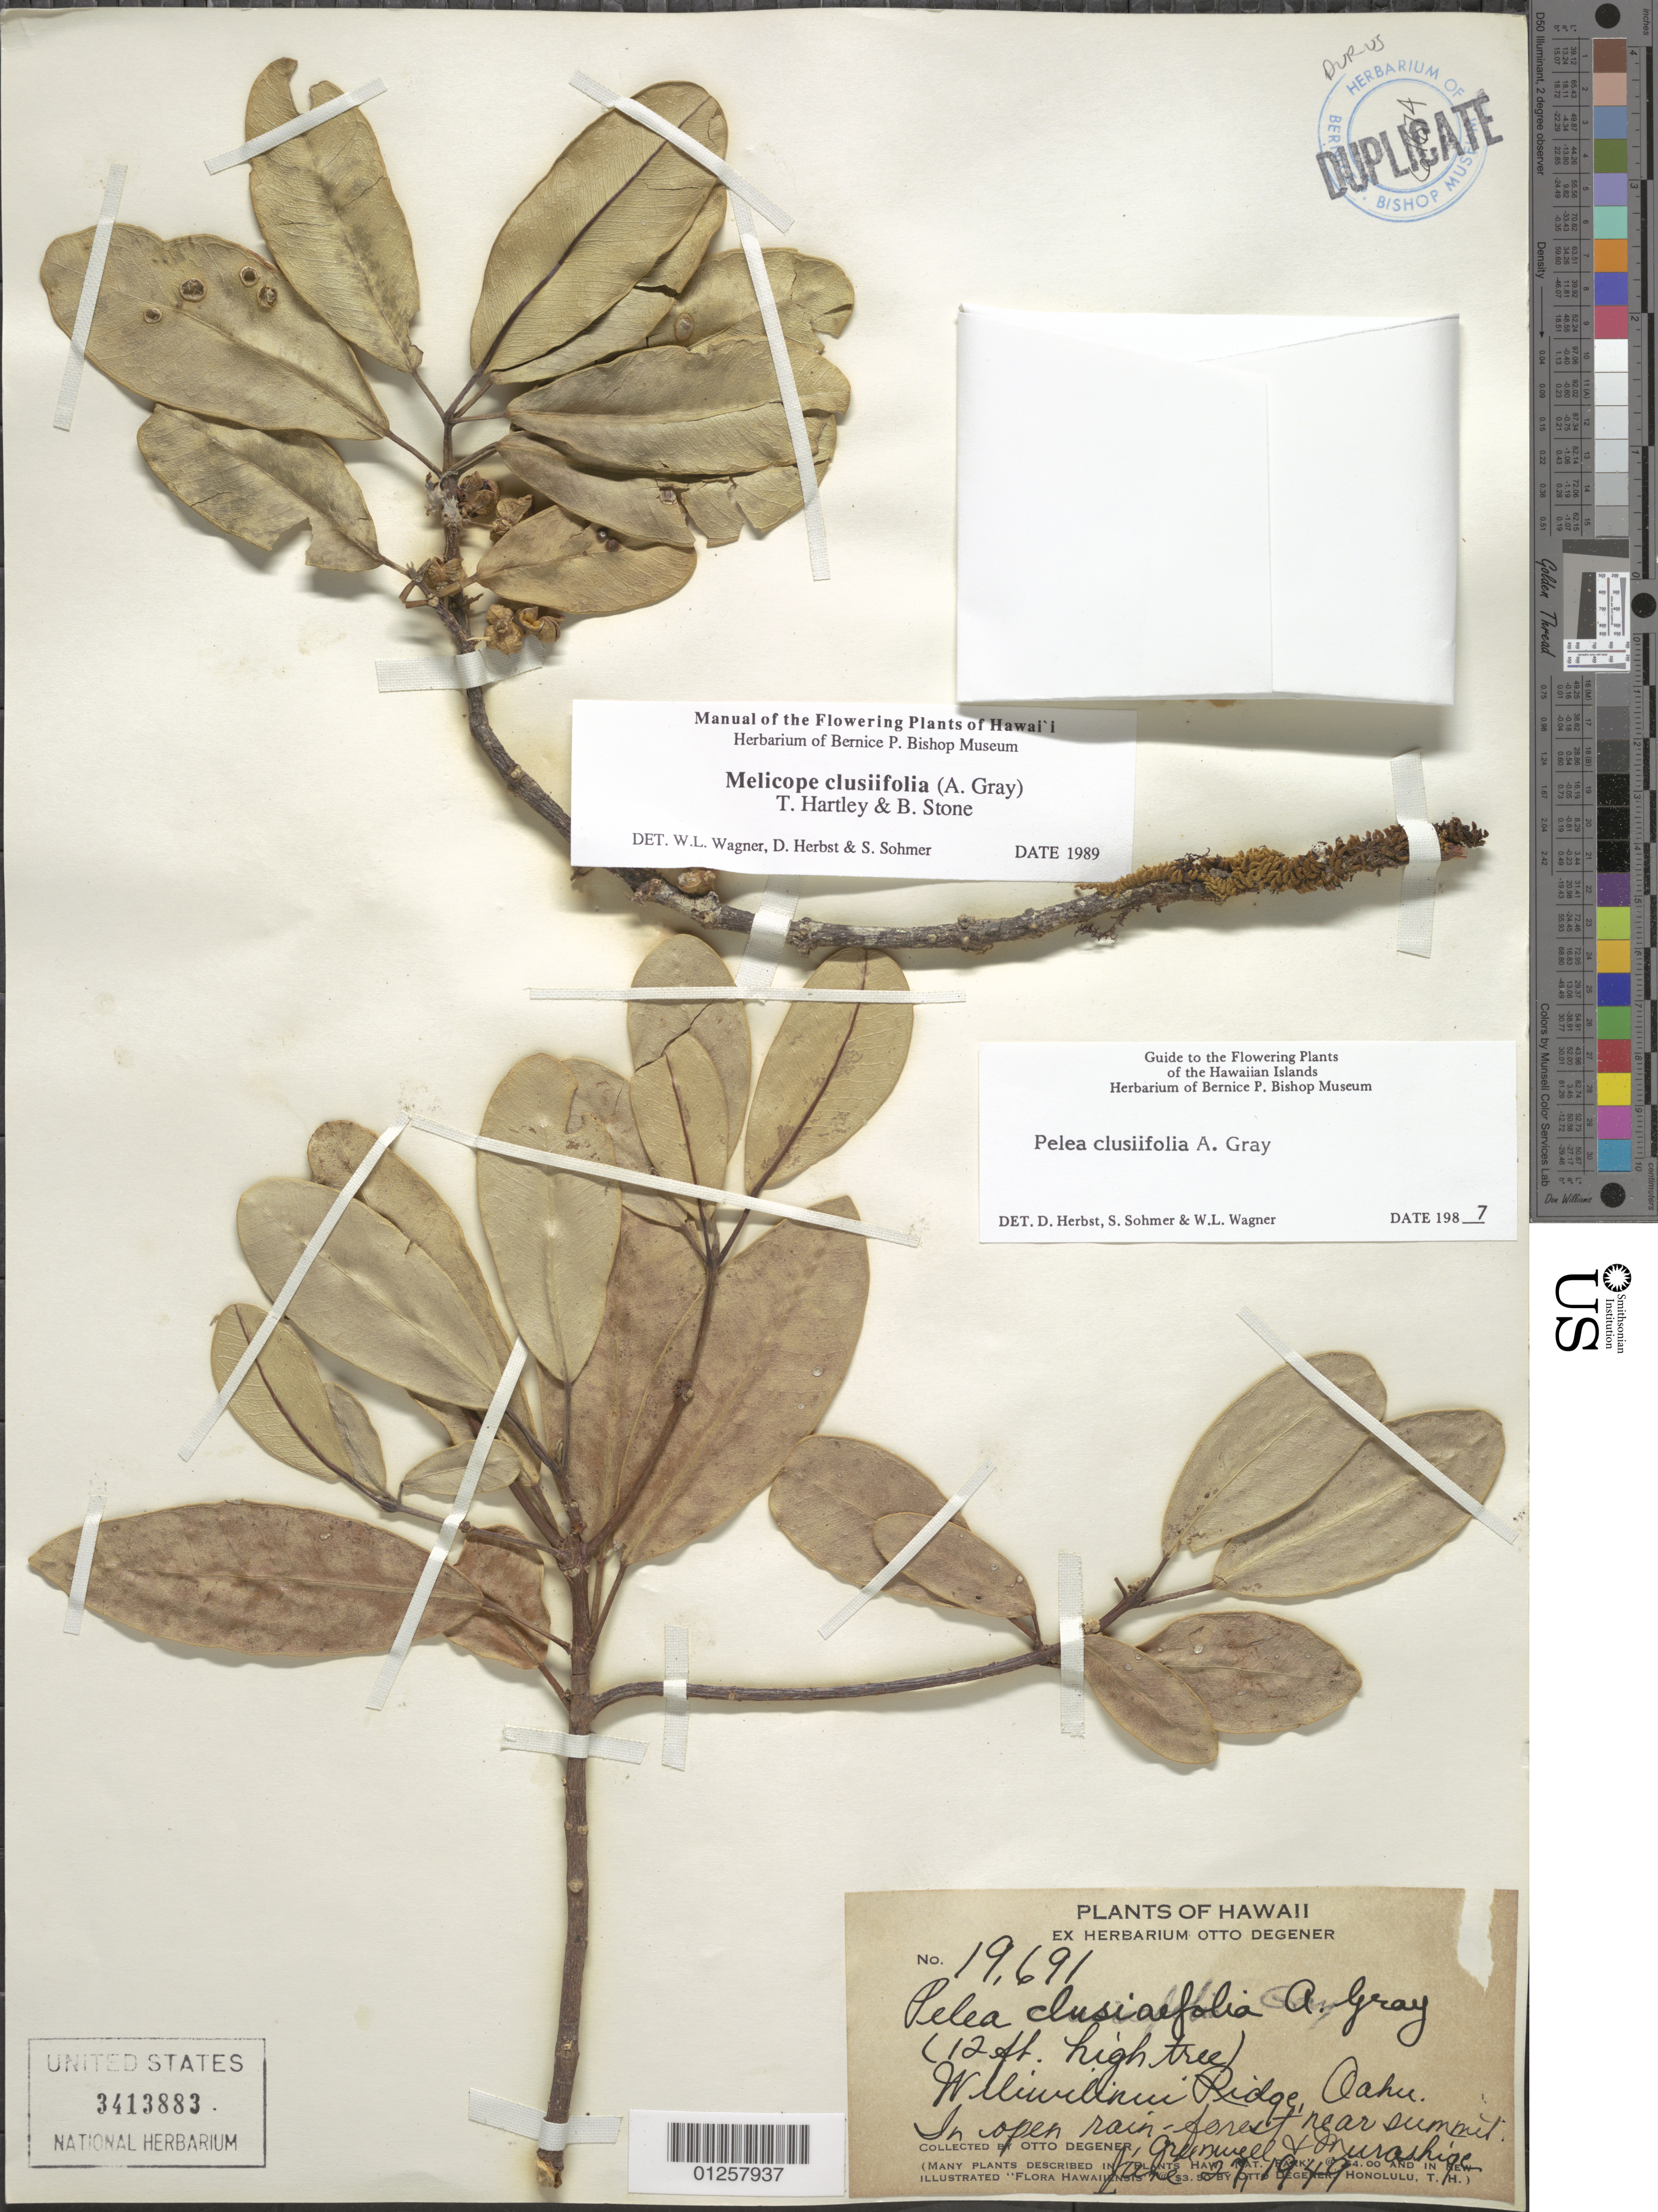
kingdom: Plantae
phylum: Tracheophyta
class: Magnoliopsida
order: Sapindales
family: Rutaceae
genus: Melicope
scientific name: Melicope clusiifolia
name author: (A. Gray) T.G. Hartley & B.C. Stone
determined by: Wagner, W. L.; Herbst, D. R.; Sohmer, S. H.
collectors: O. Degener, -. Greenwell & Murashige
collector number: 19691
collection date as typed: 27 Jun 1949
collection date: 1949-06-27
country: United States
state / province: Hawaii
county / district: Honolulu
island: Oahu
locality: Wiliwilinui Ridge, Oahu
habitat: In open rain forest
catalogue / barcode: US 3413883